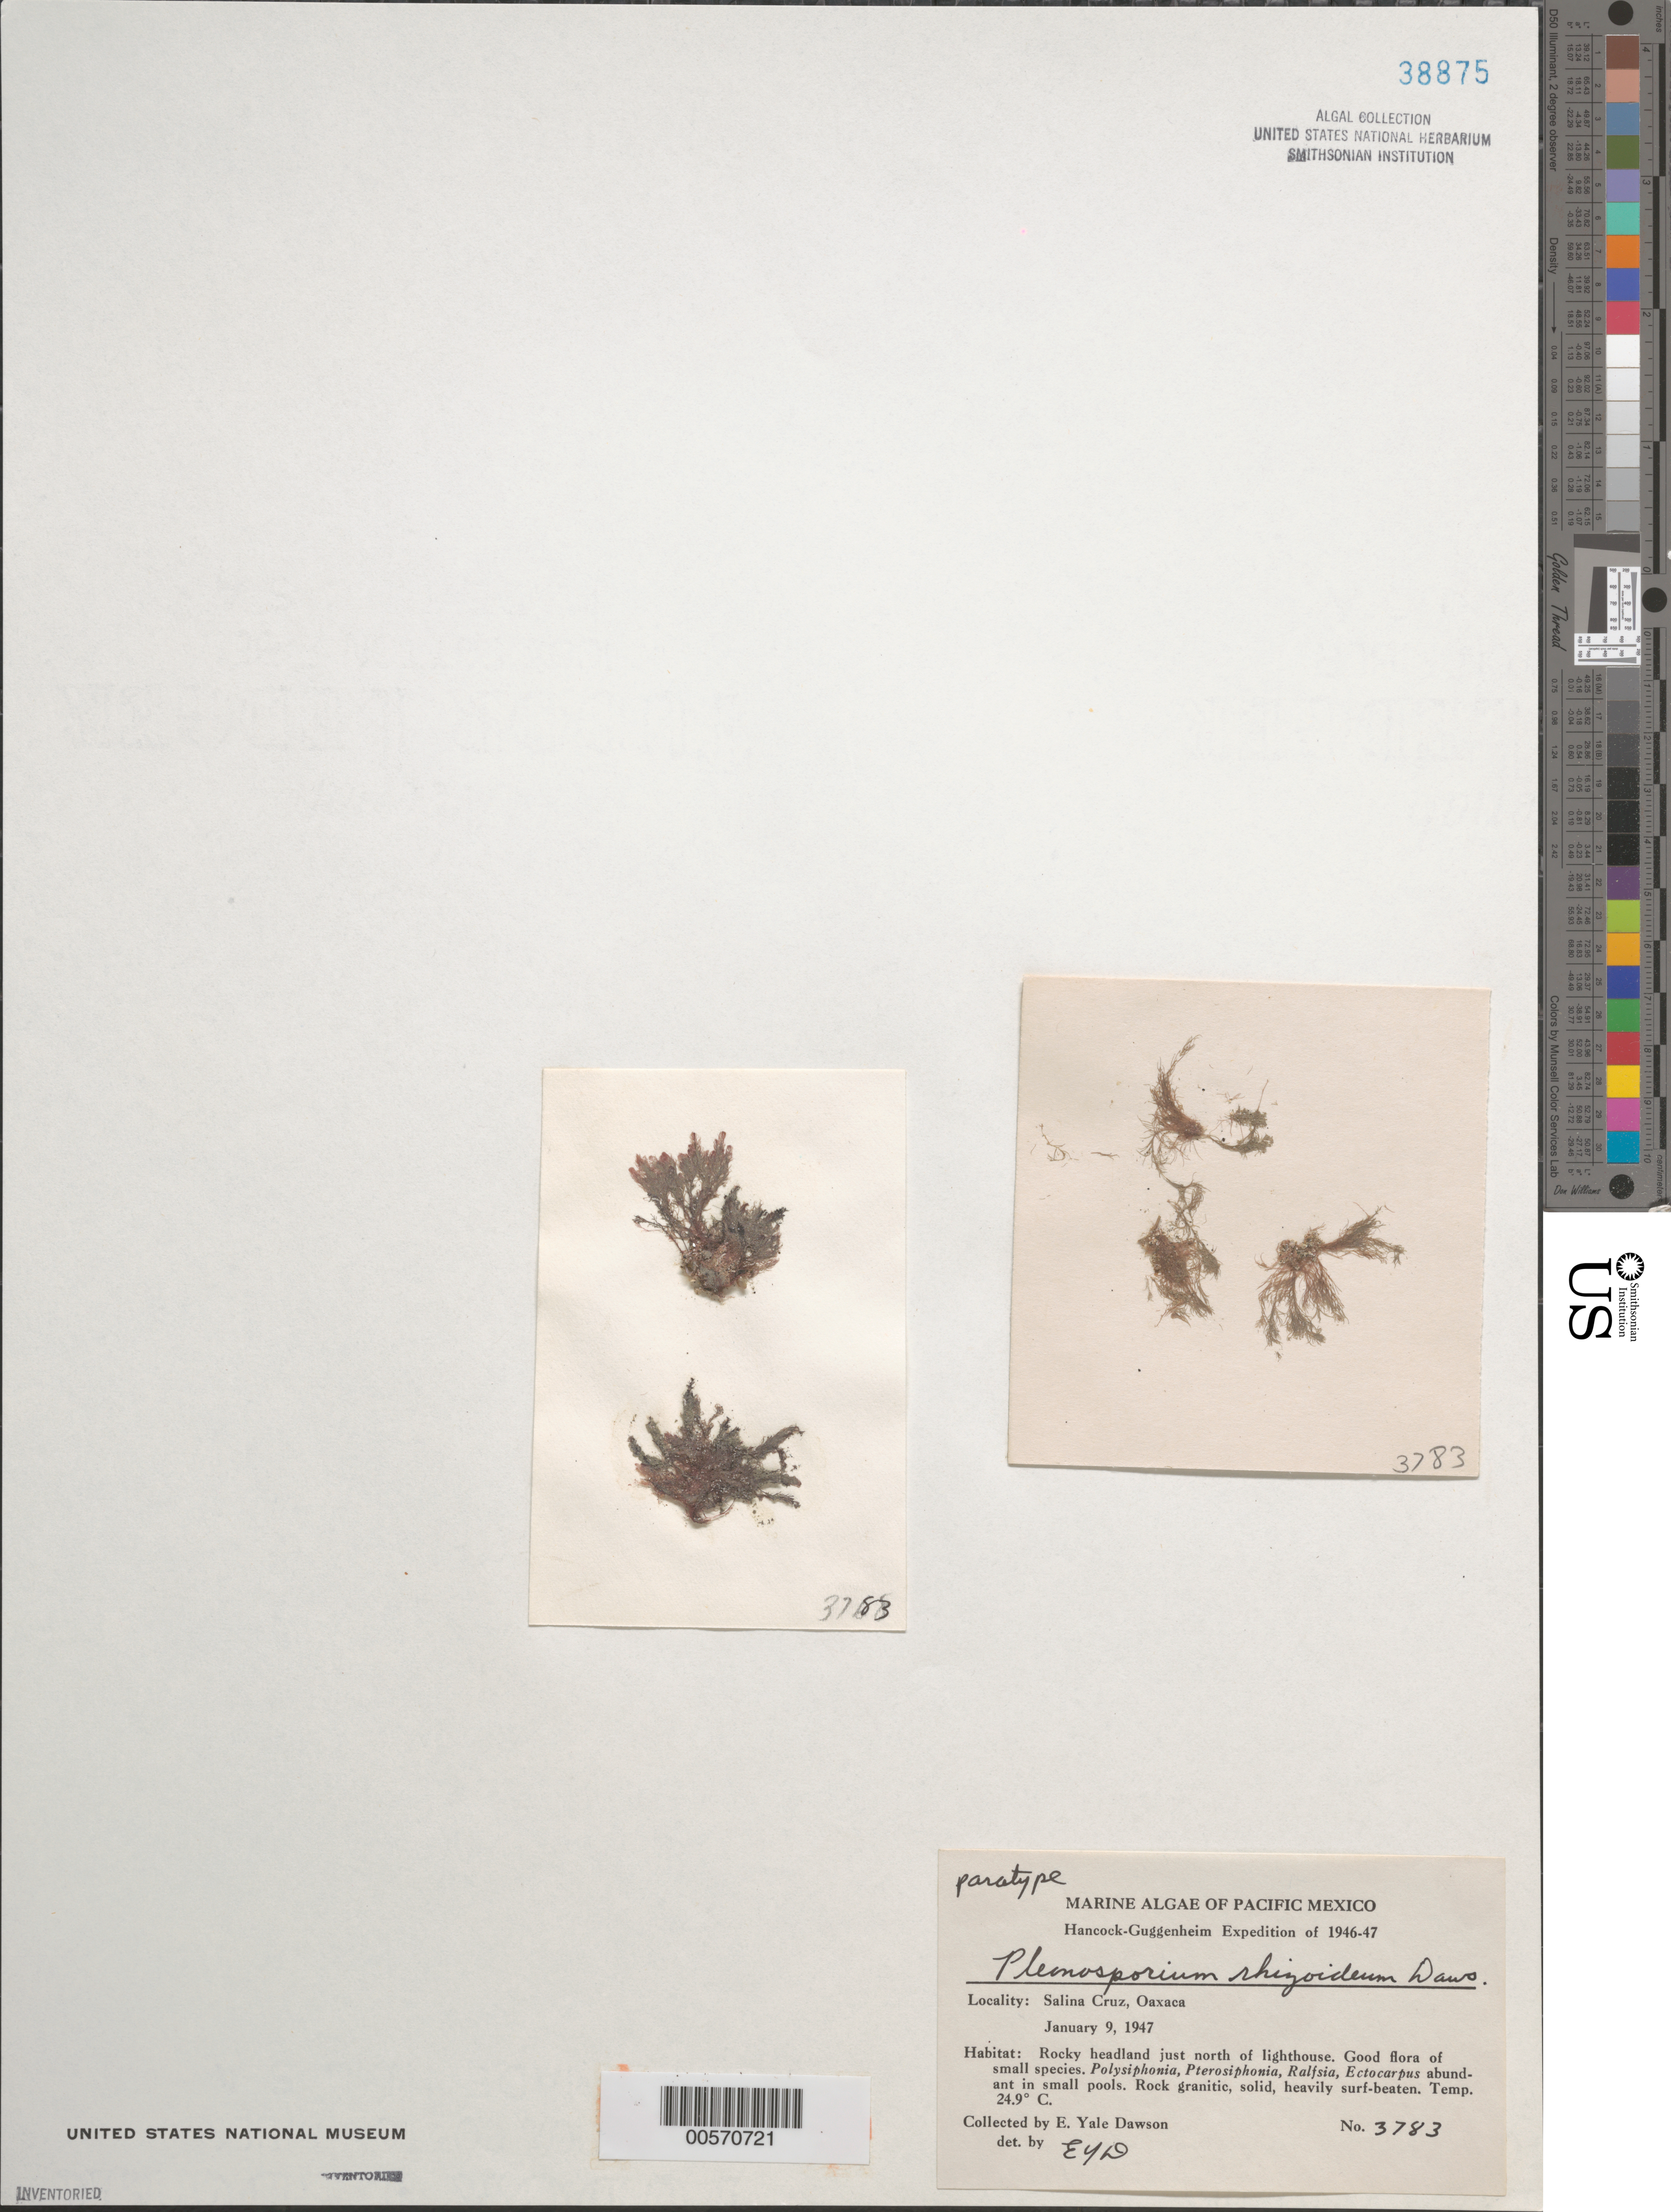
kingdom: Plantae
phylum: Rhodophyta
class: Florideophyceae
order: Ceramiales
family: Wrangeliaceae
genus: Pleonosporium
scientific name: Pleonosporium rhizoideum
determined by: Dawson, E. Y.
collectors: E. Y. Dawson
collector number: EYD 3783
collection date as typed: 09 Jan 1947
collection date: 1947-01-09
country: Mexico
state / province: Oaxaca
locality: Salina Cruz, just N of lighthouse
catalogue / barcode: US 38875